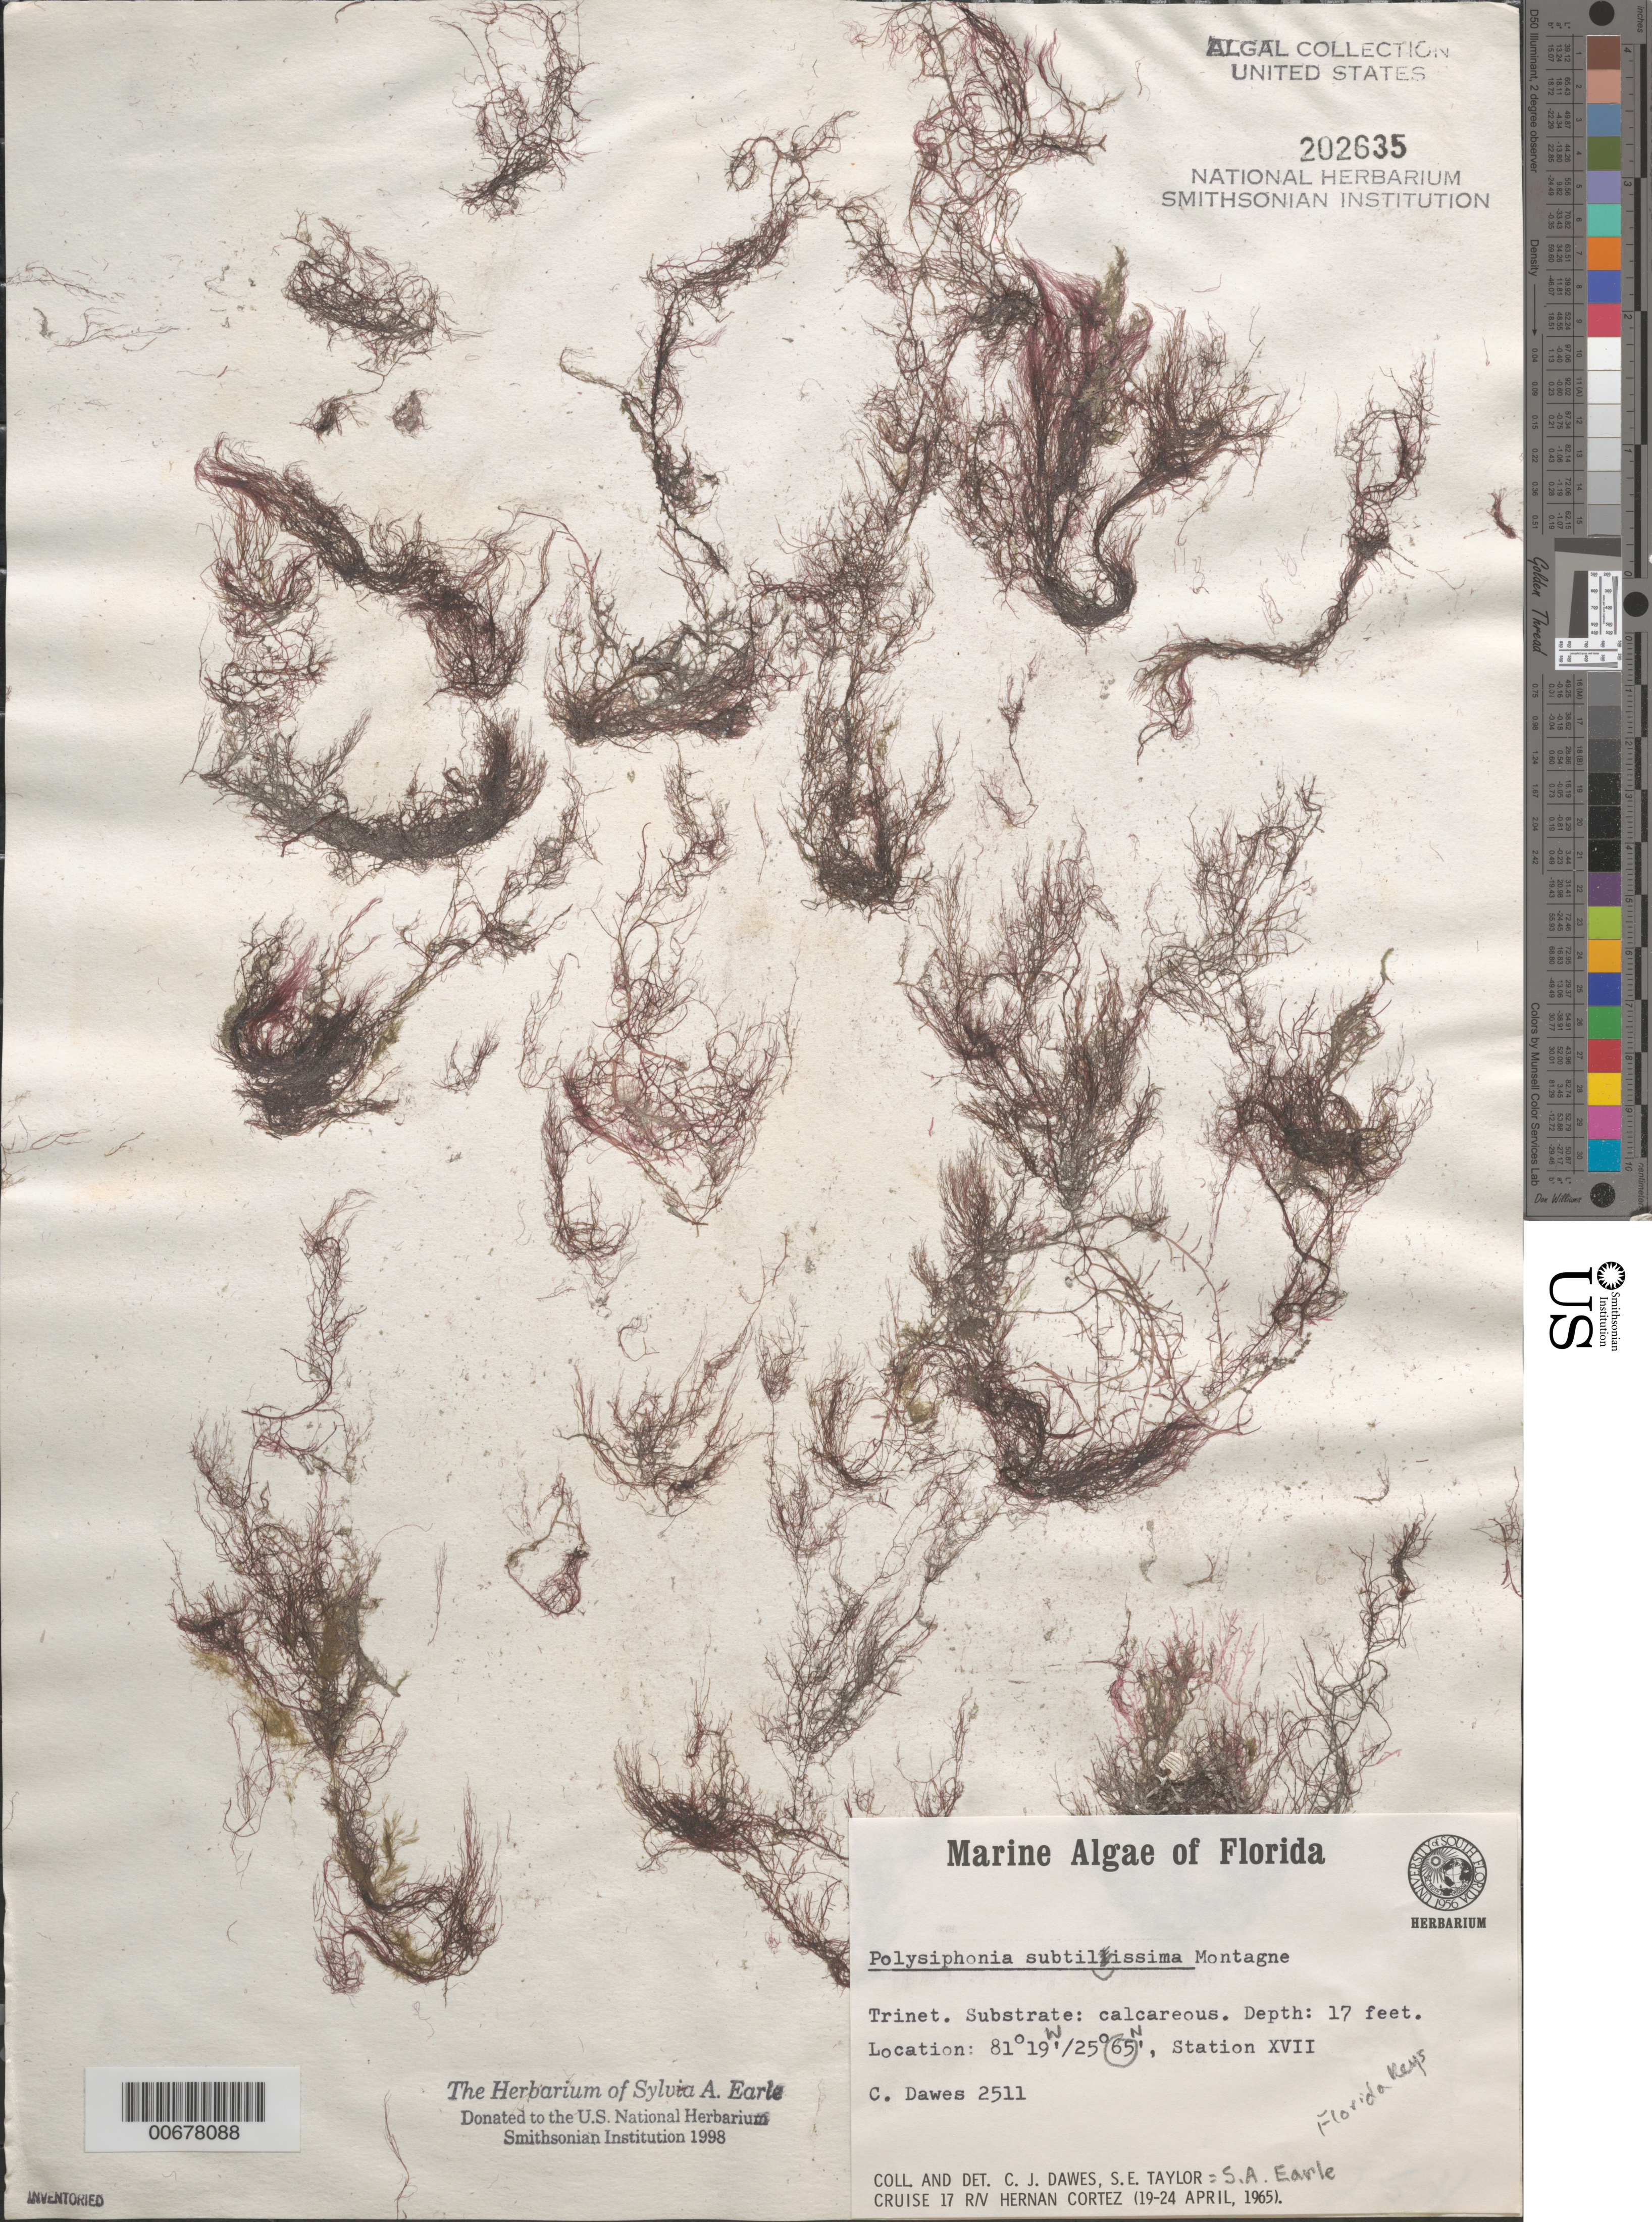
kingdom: Plantae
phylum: Rhodophyta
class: Florideophyceae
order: Ceramiales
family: Rhodomelaceae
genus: Polysiphonia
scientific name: Polysiphonia subtilissima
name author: Mont.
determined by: Dawes, C. J.; Earle, S. A.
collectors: C. Dawes & S. A. Earle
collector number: CJD 2511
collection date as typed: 19 Apr 1965 to 24 Apr 1965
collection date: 1965-04-19/1965-04-24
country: United States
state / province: Florida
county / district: Collier County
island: Ten Thousand Islands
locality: Gulf of Mexico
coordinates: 25 65' N, 81 19' W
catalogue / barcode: US 202635